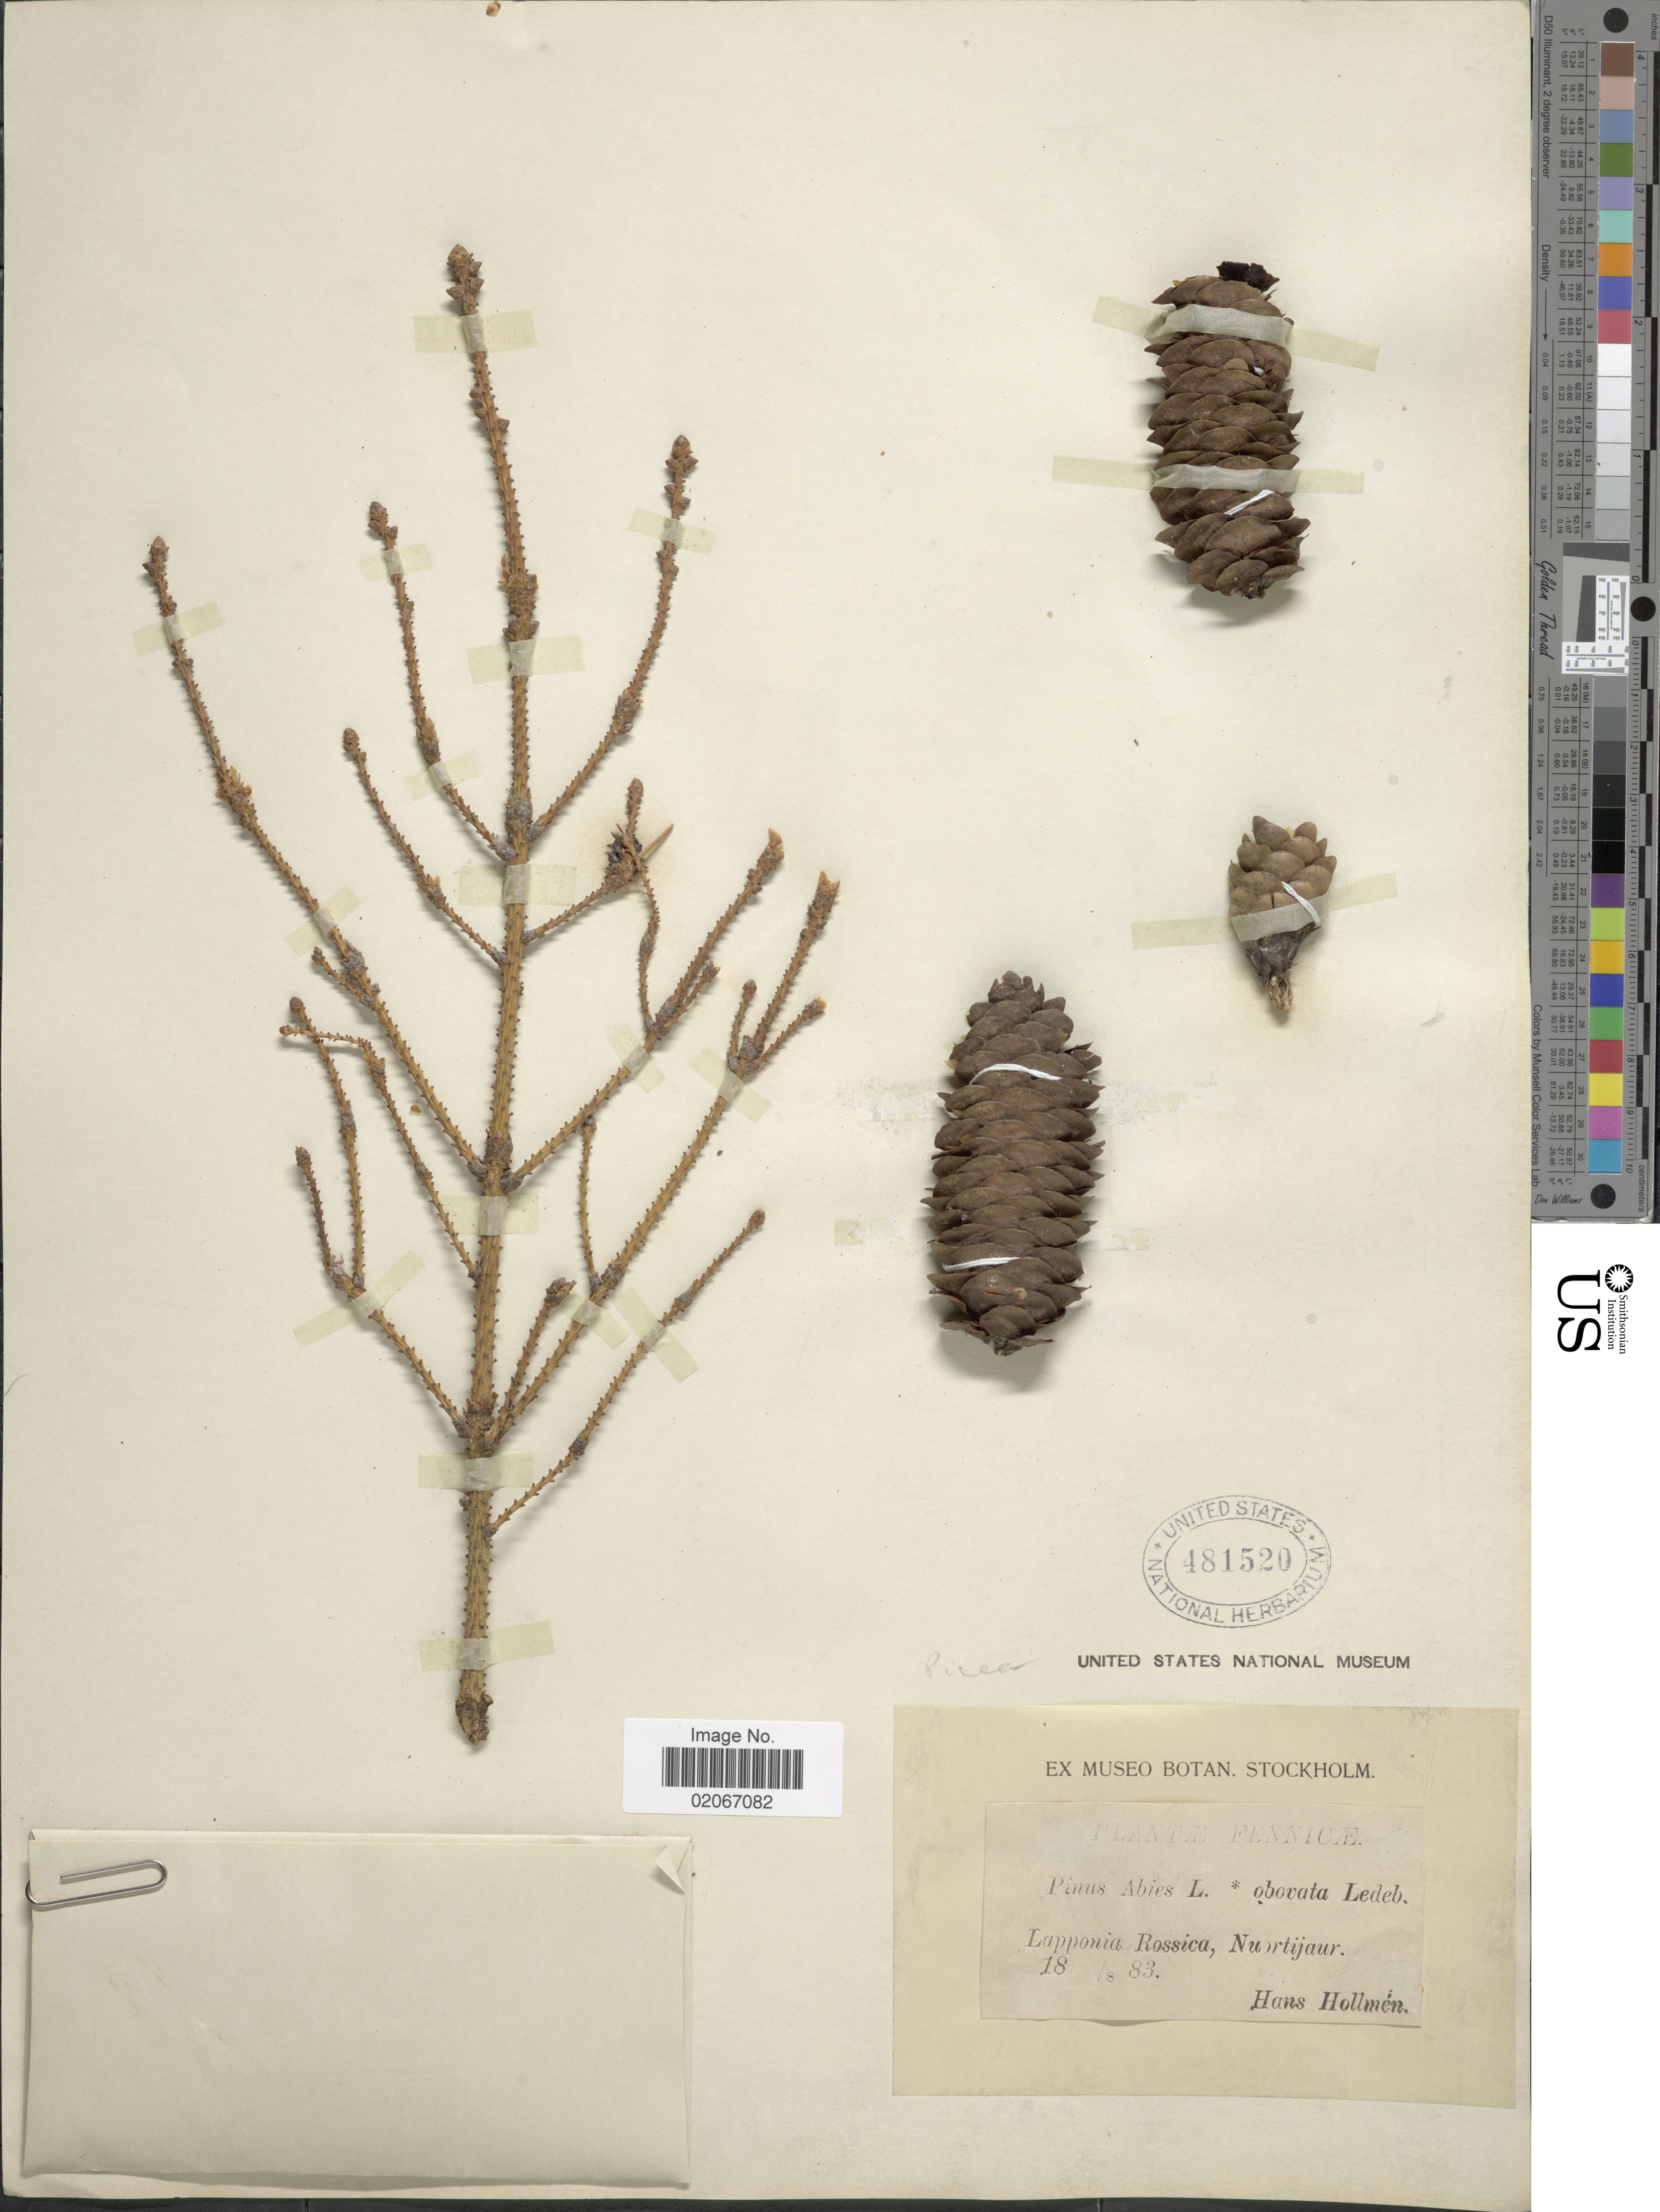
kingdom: Plantae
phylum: Tracheophyta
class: Pinopsida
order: Pinales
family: Pinaceae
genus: Picea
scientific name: Picea obovata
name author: Ledeb.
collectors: H. Hollmen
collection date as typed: Transcribed d/m/y: 18/8/83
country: Finland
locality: Lapponia Rossica, Nuortijaur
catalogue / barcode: US 481520